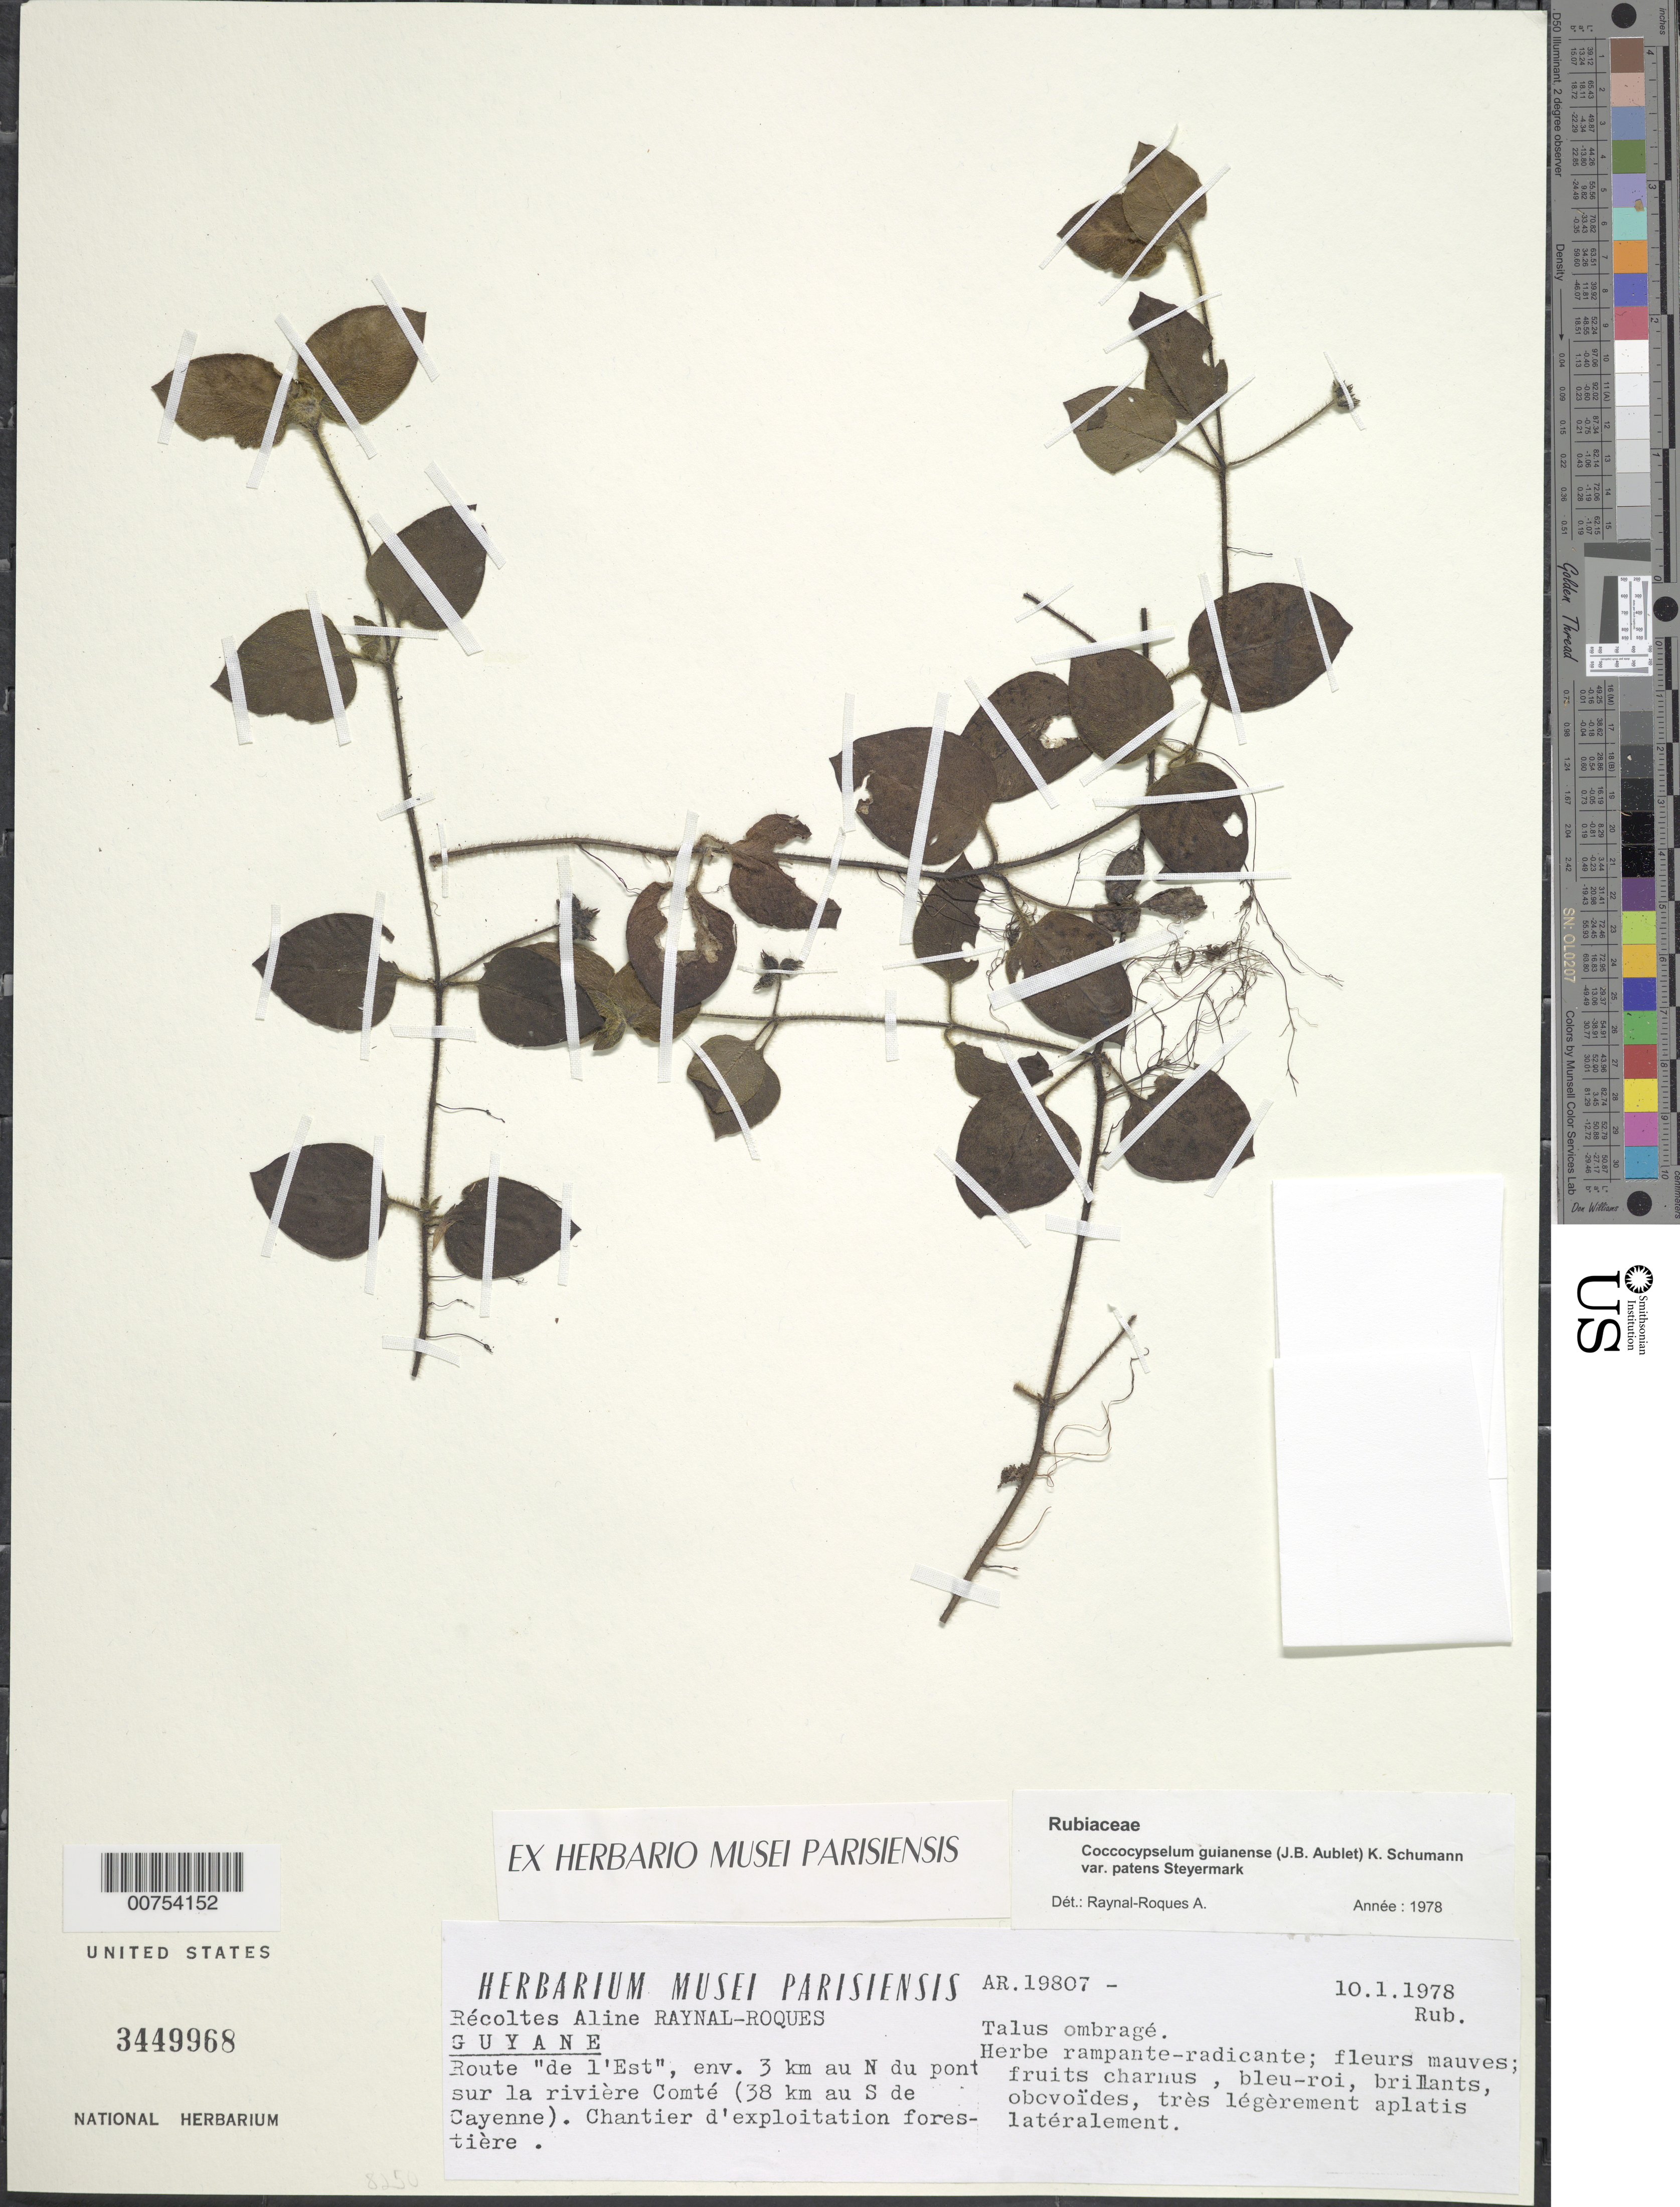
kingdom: Plantae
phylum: Tracheophyta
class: Magnoliopsida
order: Gentianales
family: Rubiaceae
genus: Coccocypselum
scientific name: Coccocypselum guianense var. patens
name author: Steyerm.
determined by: Raynal, A. M.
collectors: A. M. Raynal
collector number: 19801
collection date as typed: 10-Jan-78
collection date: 1978-01-10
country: French Guiana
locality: Route de l'Est, 3 km N of Comté R., 38 km S of Cayenne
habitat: Talus ombrage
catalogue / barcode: US 3449968